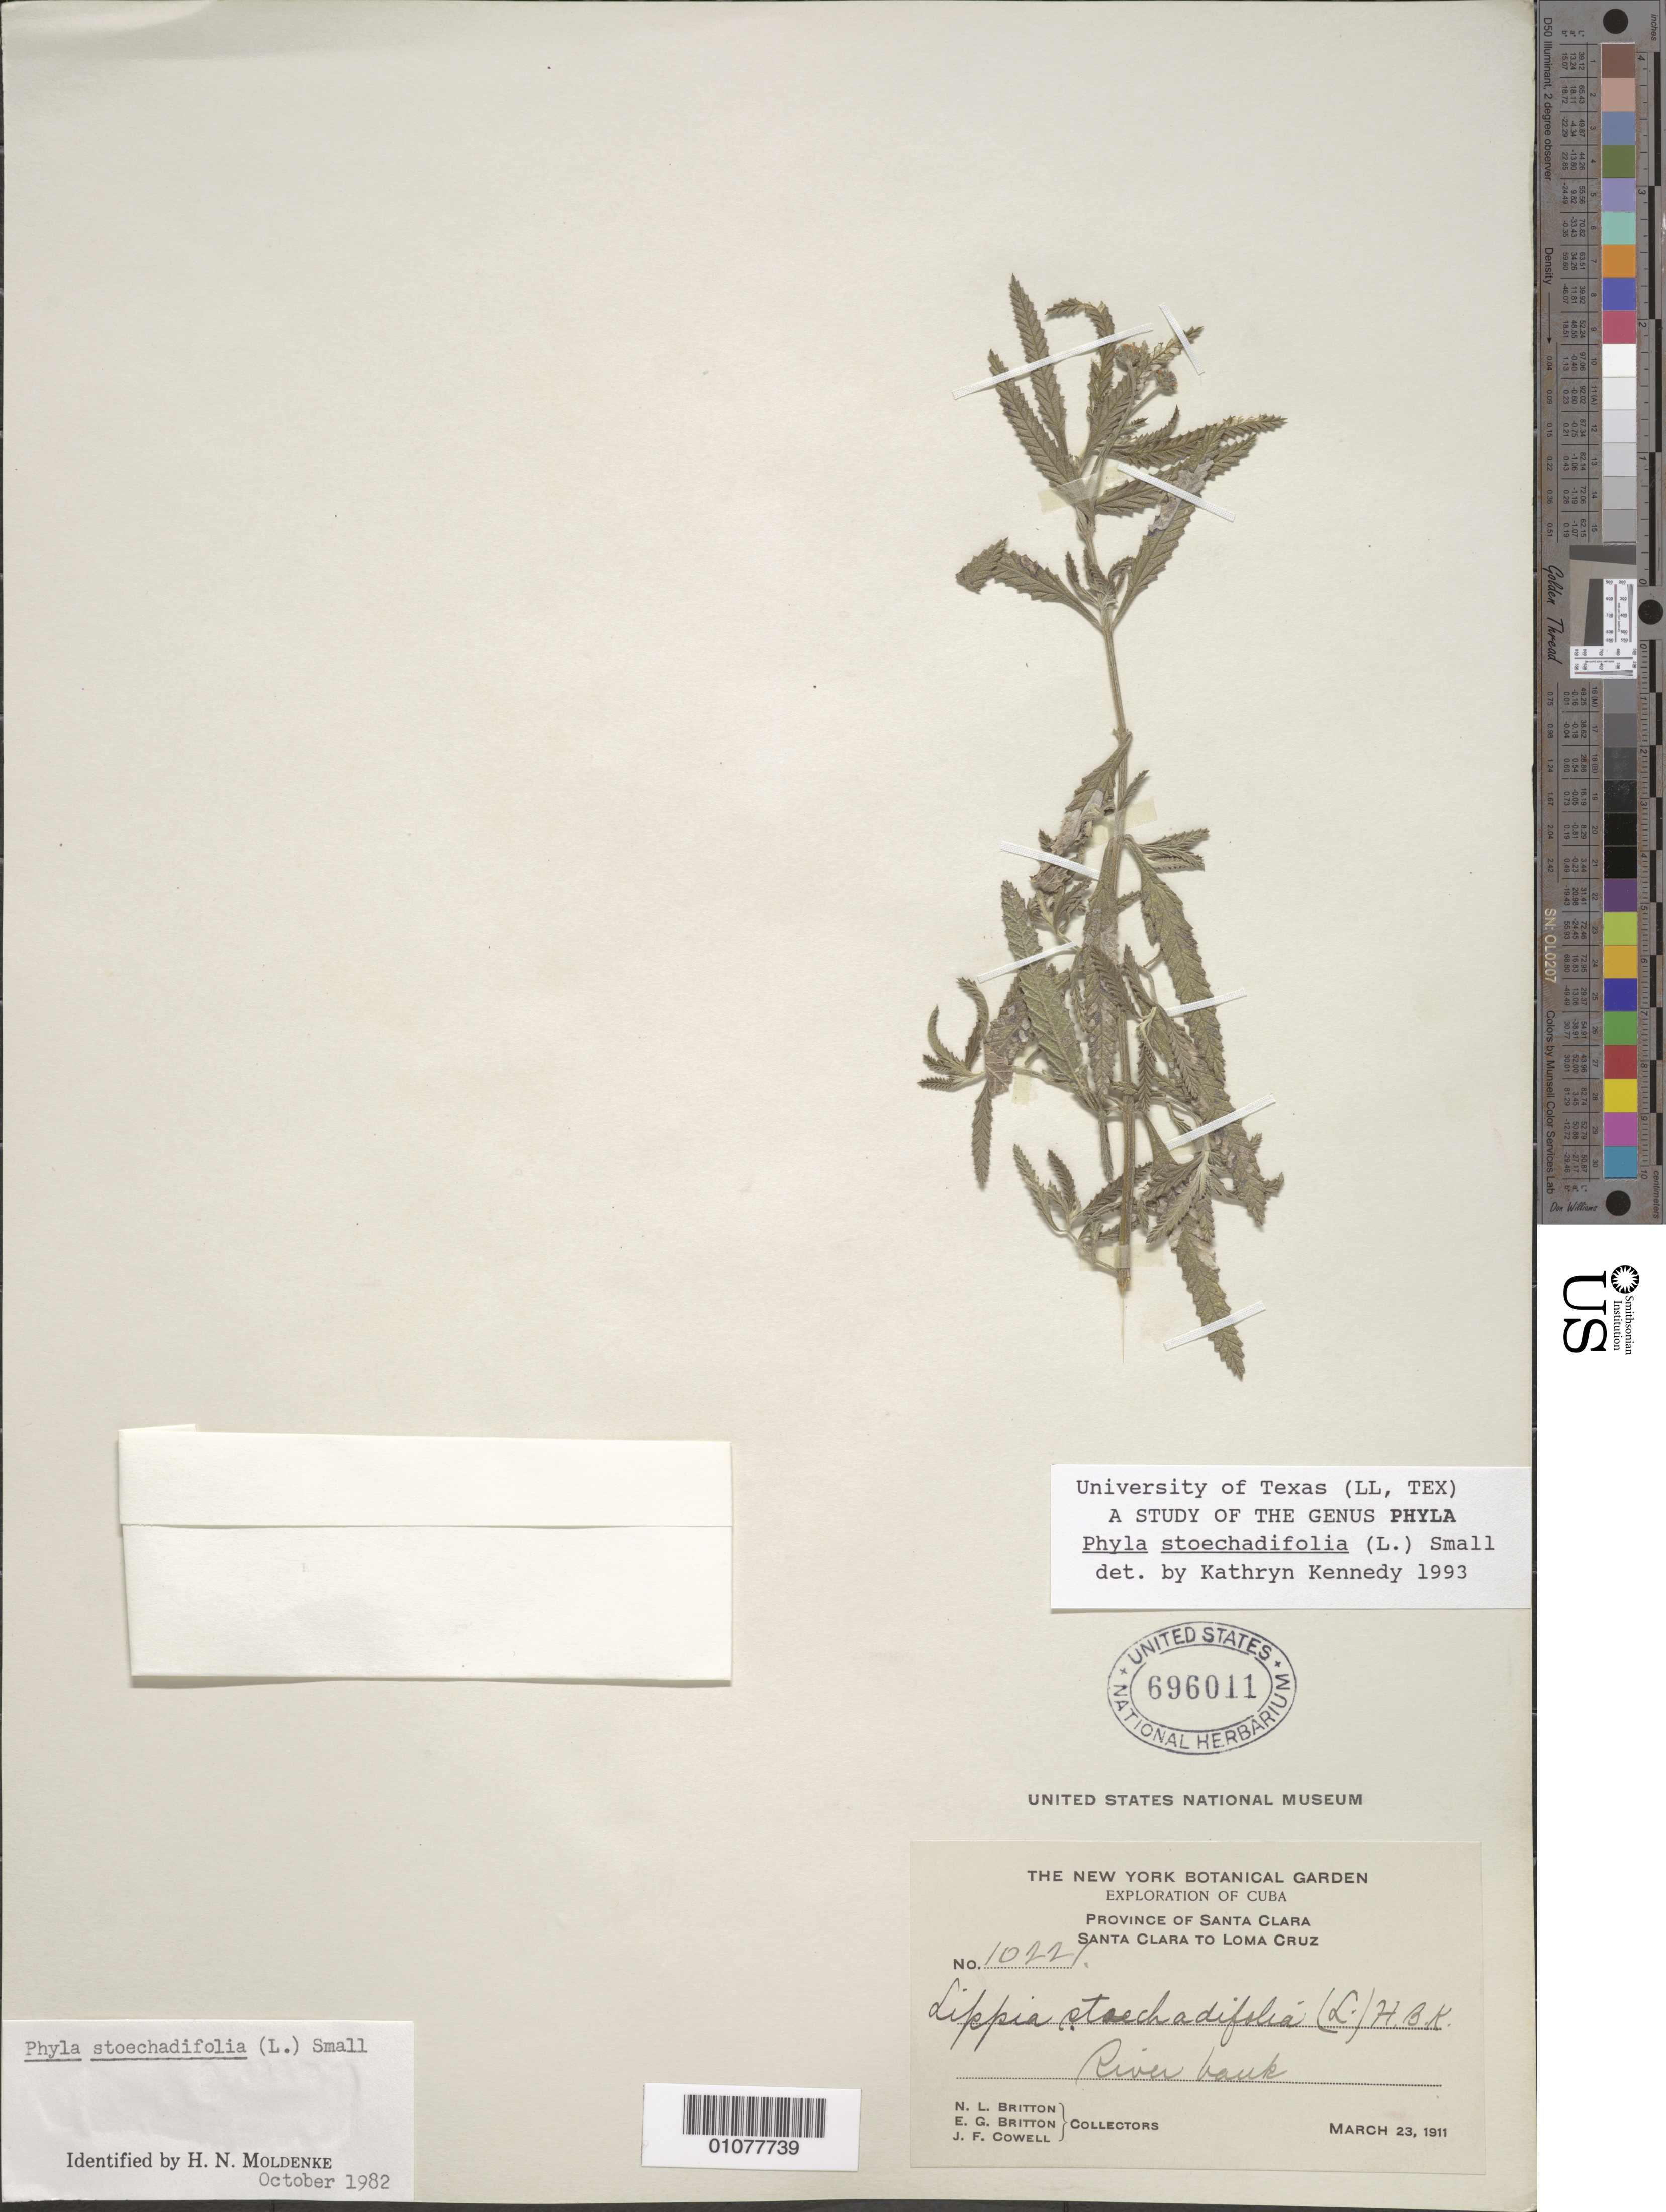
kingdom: Plantae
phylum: Tracheophyta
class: Magnoliopsida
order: Lamiales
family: Verbenaceae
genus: Phyla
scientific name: Phyla stoechadifolia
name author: (L.) Small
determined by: Kennedy, K.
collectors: N. Britton, E. G. Britton & J. F. Cowell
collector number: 10221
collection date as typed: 23 Mar 1911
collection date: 1911-03-23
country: Cuba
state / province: Santa Clara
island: Cuba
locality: Santa Clara to Loma Cruz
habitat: River bank.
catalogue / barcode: US 696011